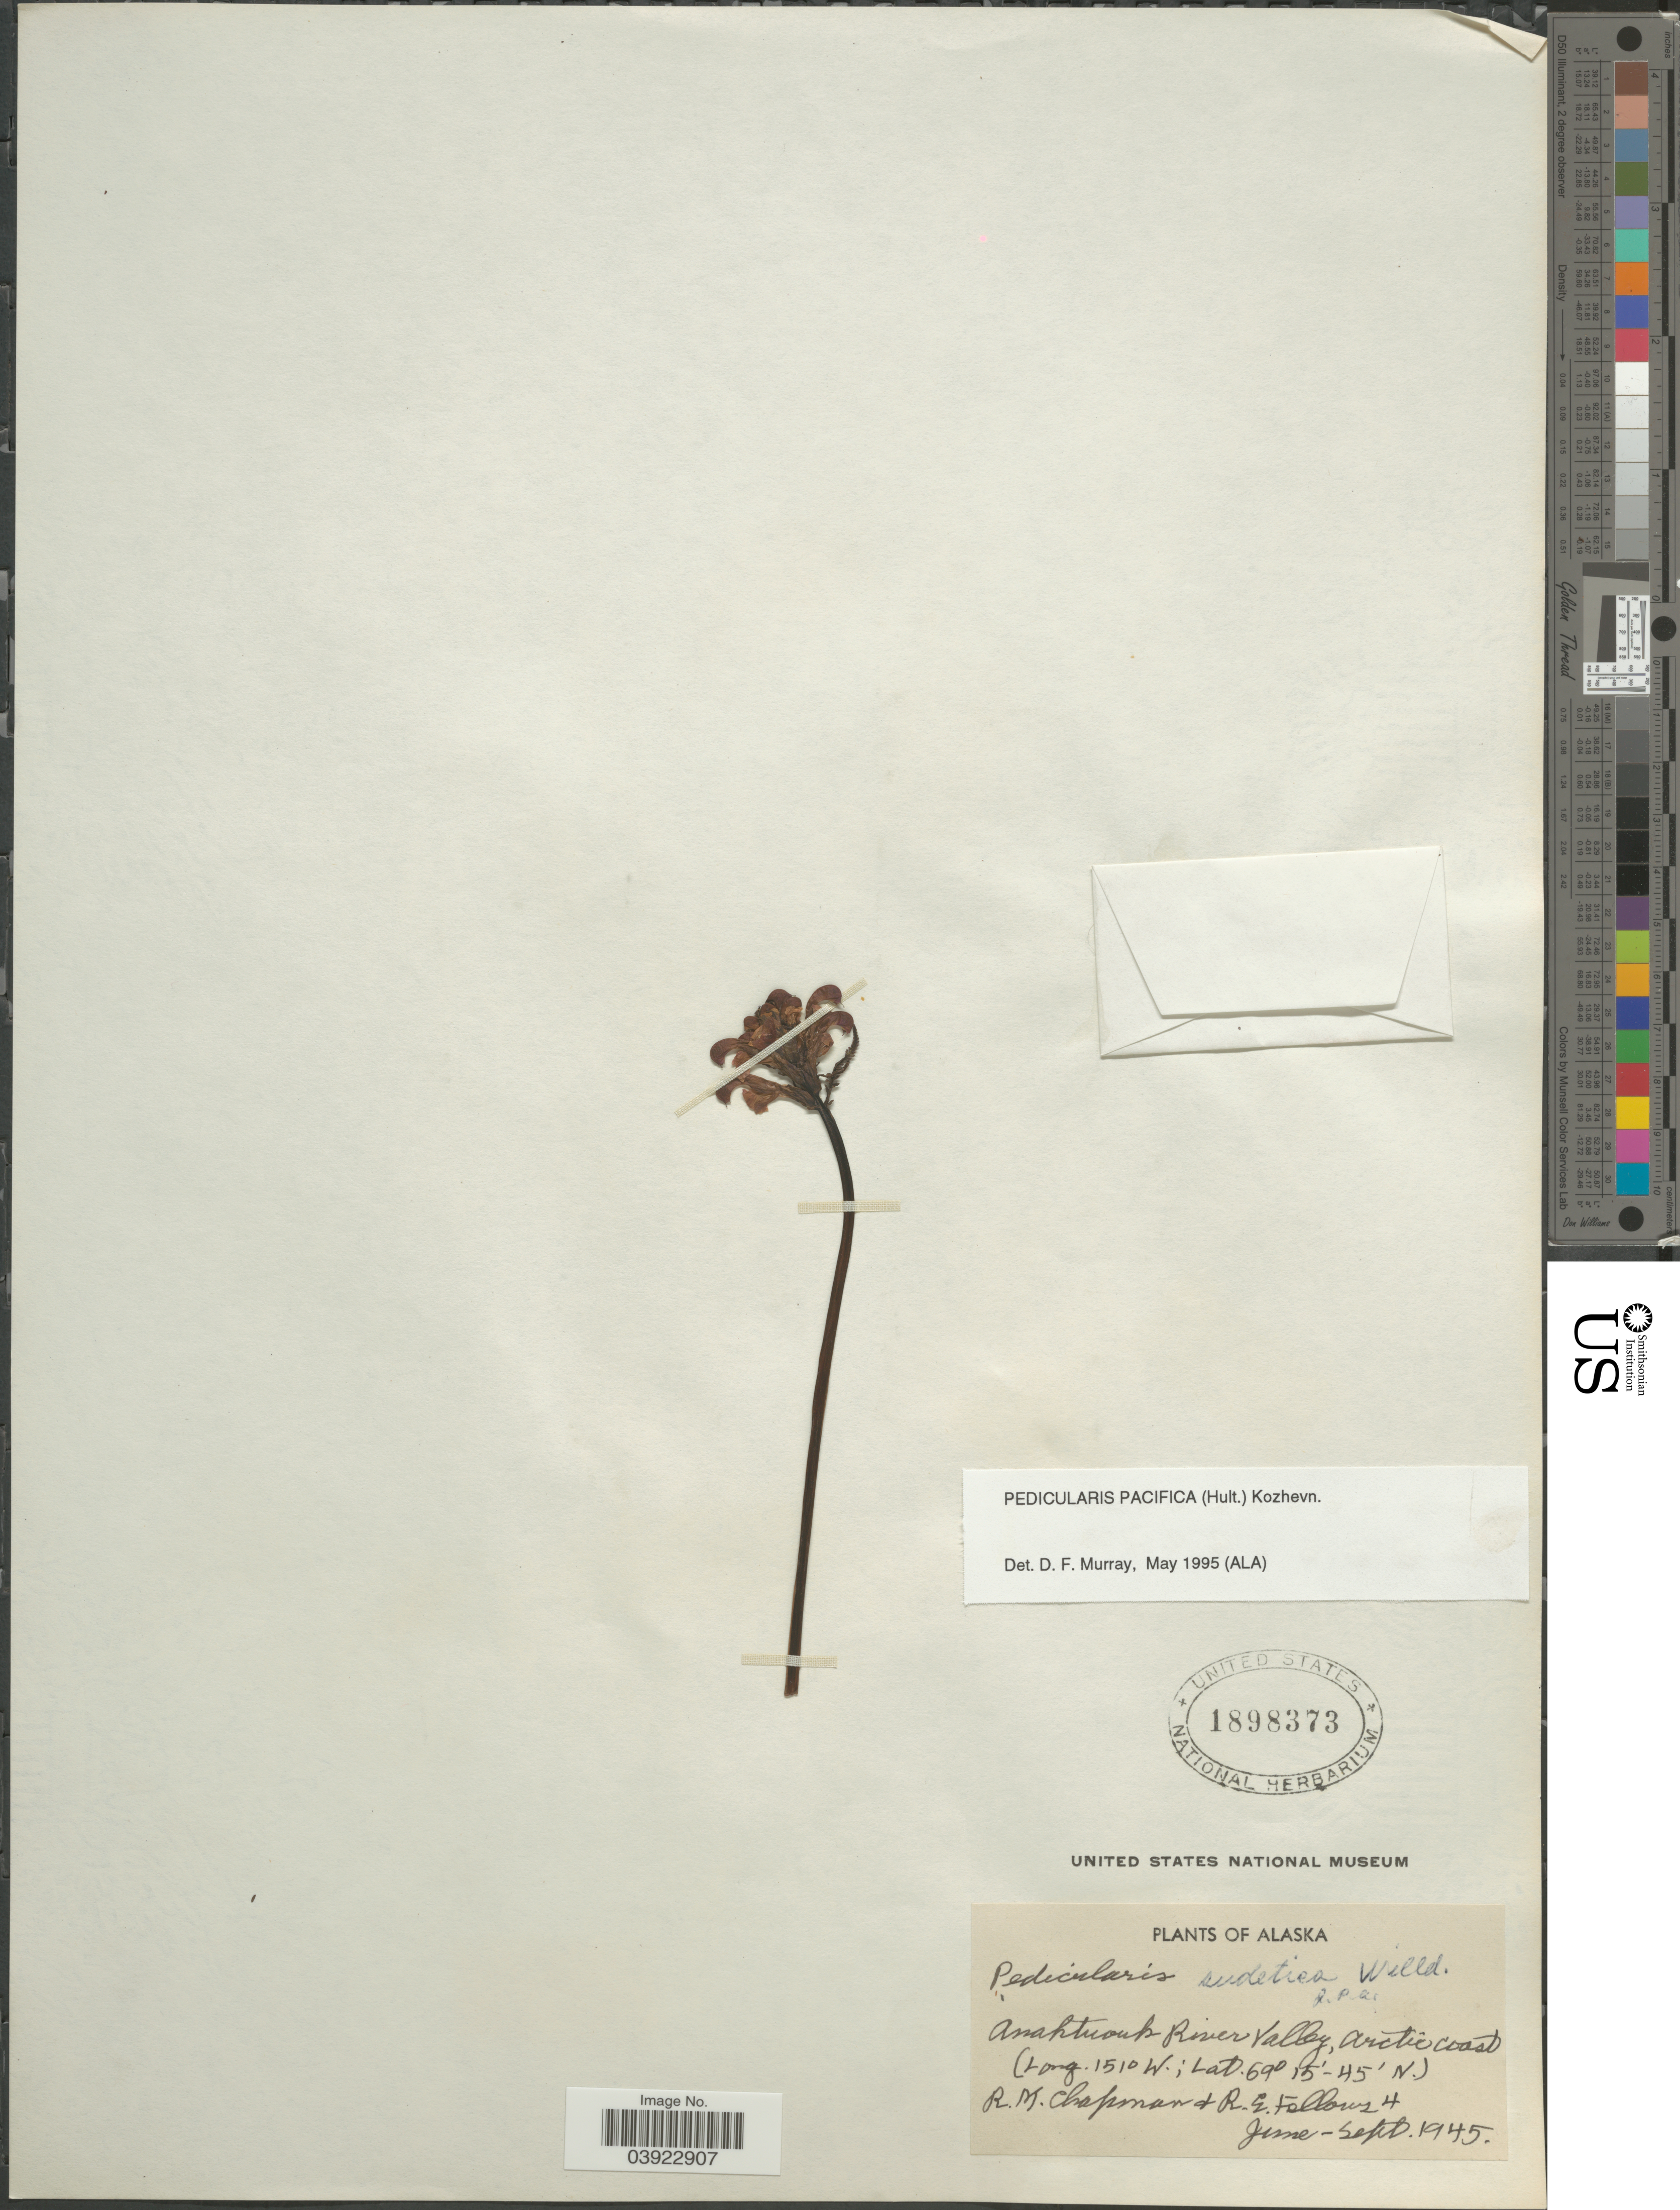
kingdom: Plantae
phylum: Tracheophyta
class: Magnoliopsida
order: Lamiales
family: Orobanchaceae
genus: Pedicularis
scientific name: Pedicularis pacifica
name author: (Hultén) Kozhevn.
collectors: R. M. Chapman & R. Fellows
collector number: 4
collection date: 1945-06/1945-09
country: United States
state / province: Alaska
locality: Anaktuvuk River Valley, Arctic Coast.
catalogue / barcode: US 1898373